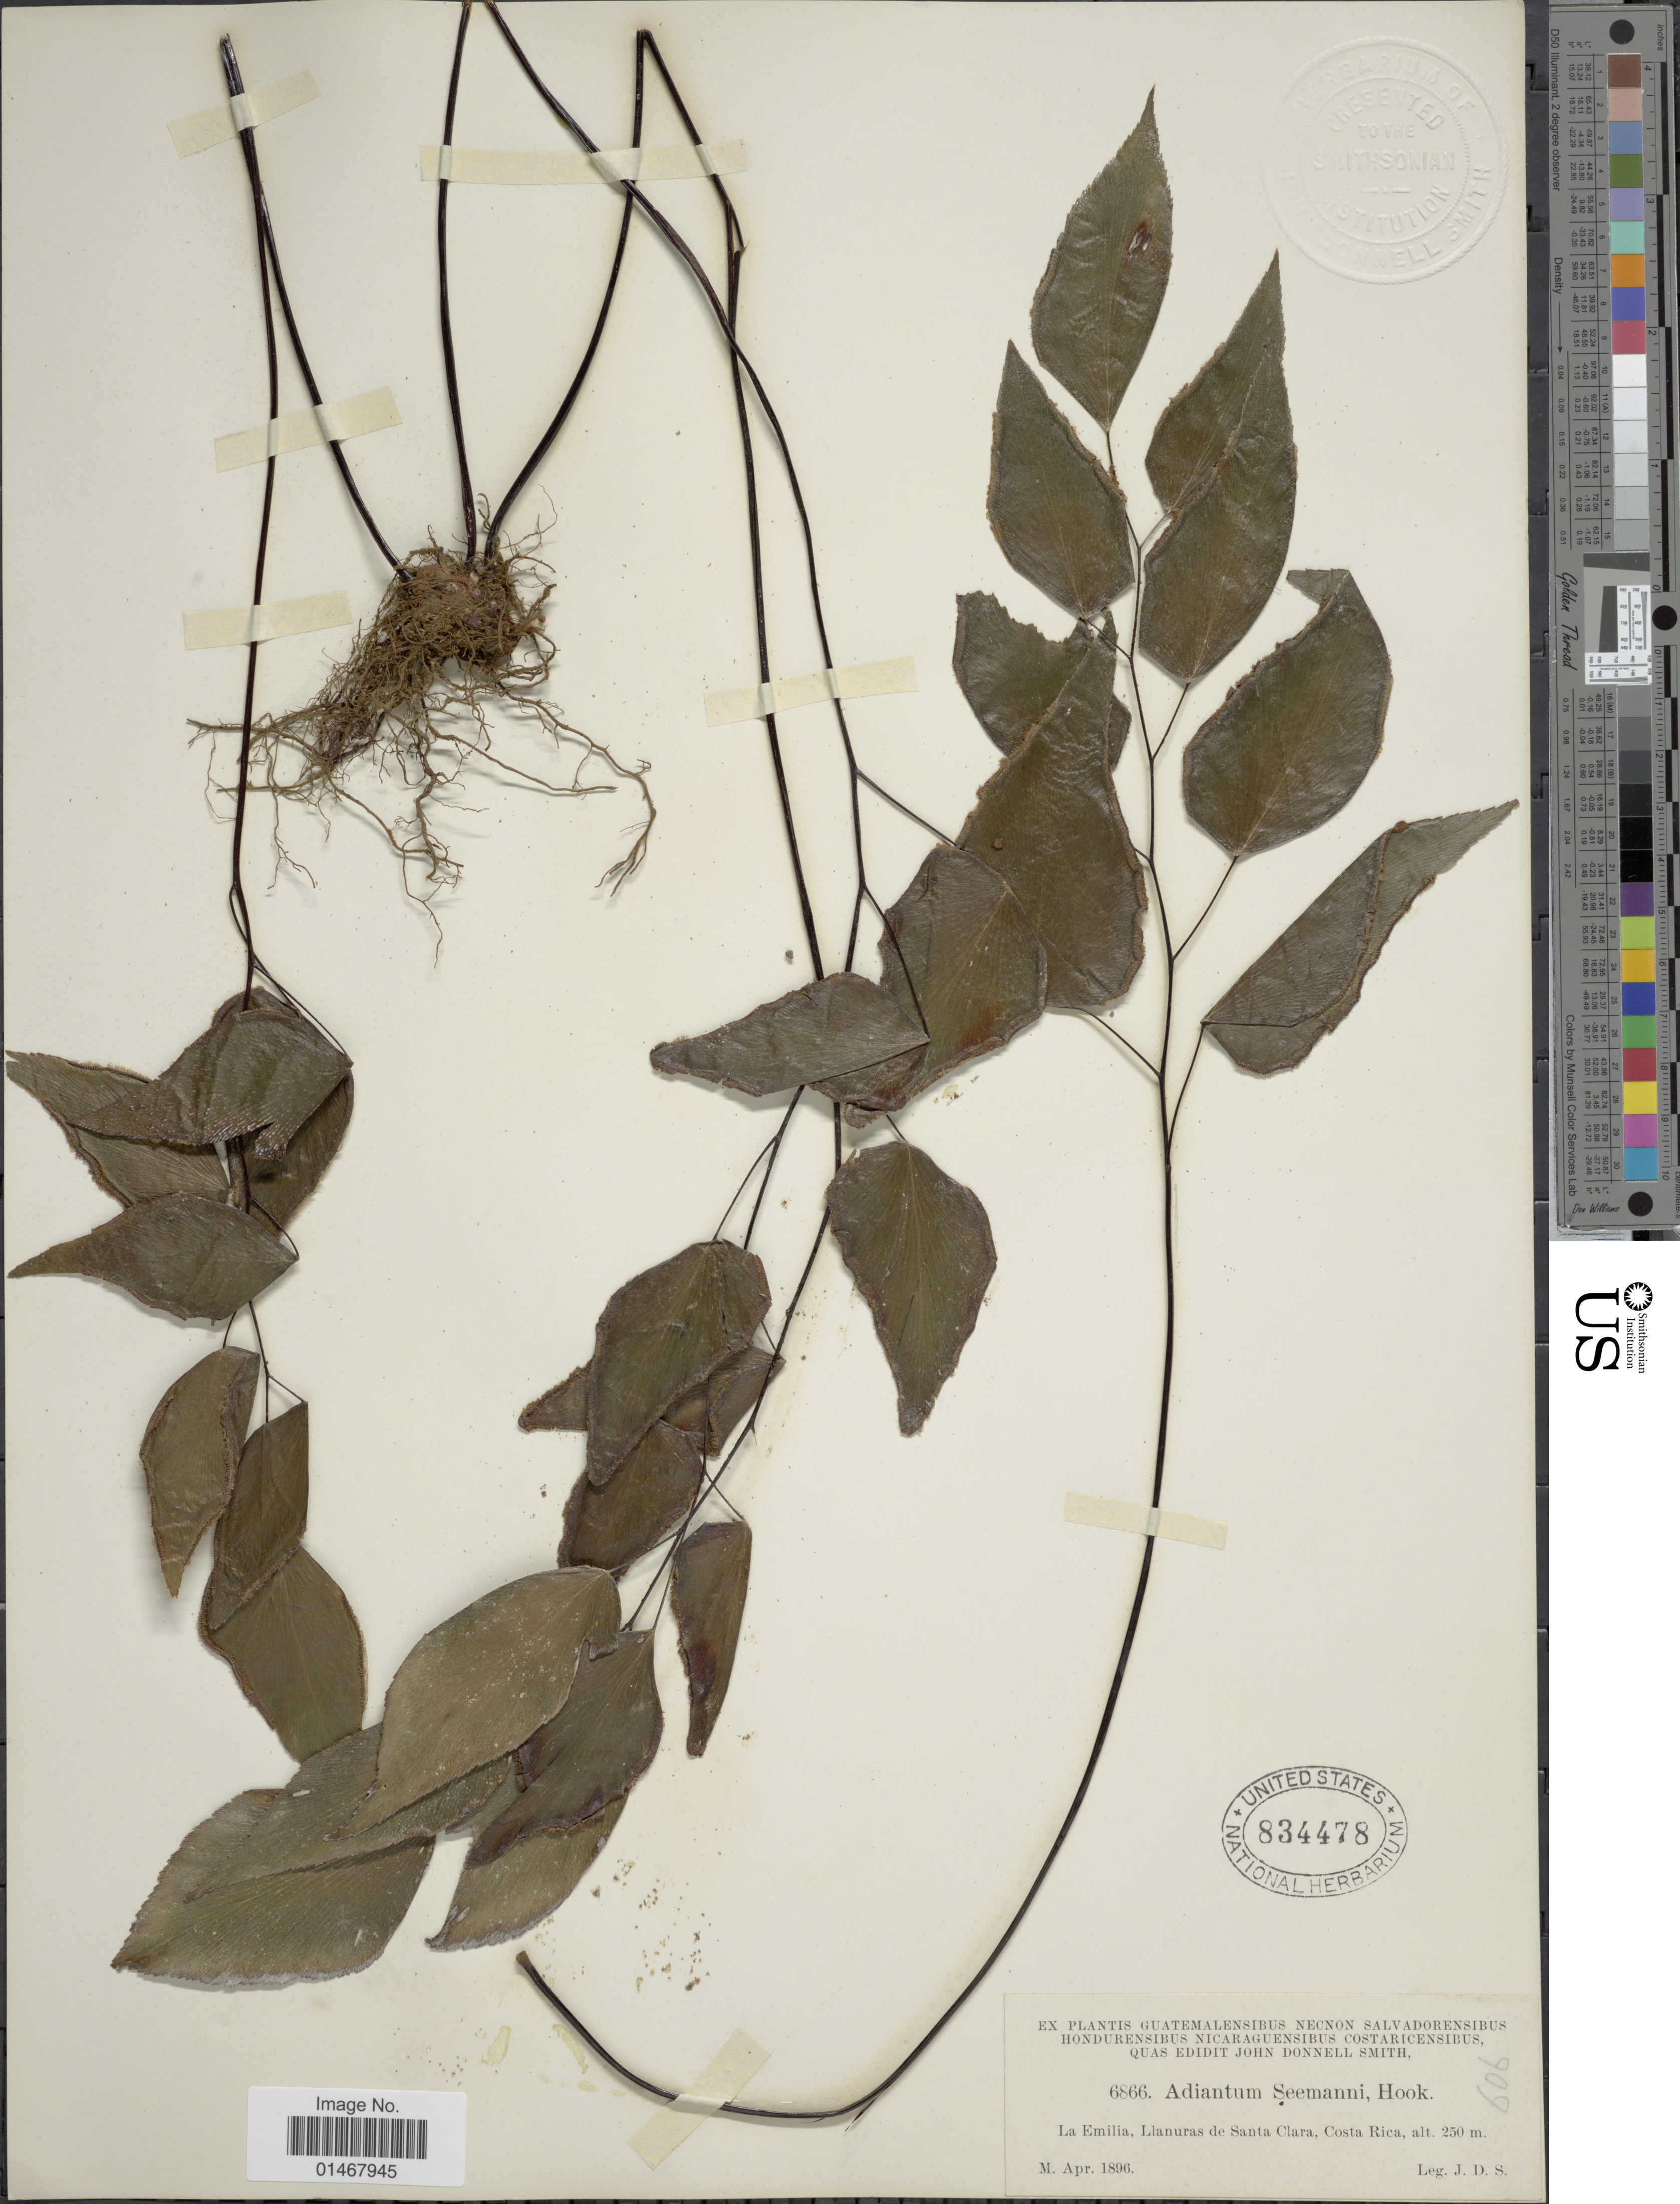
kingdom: Plantae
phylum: Tracheophyta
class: Polypodiopsida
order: Polypodiales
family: Pteridaceae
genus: Adiantum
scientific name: Adiantum seemannii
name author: Hook.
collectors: J. D. Smith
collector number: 6866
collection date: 1896-04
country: Costa Rica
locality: La Emilia, Llanuras de Santa Clara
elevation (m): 250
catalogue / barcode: US 834478